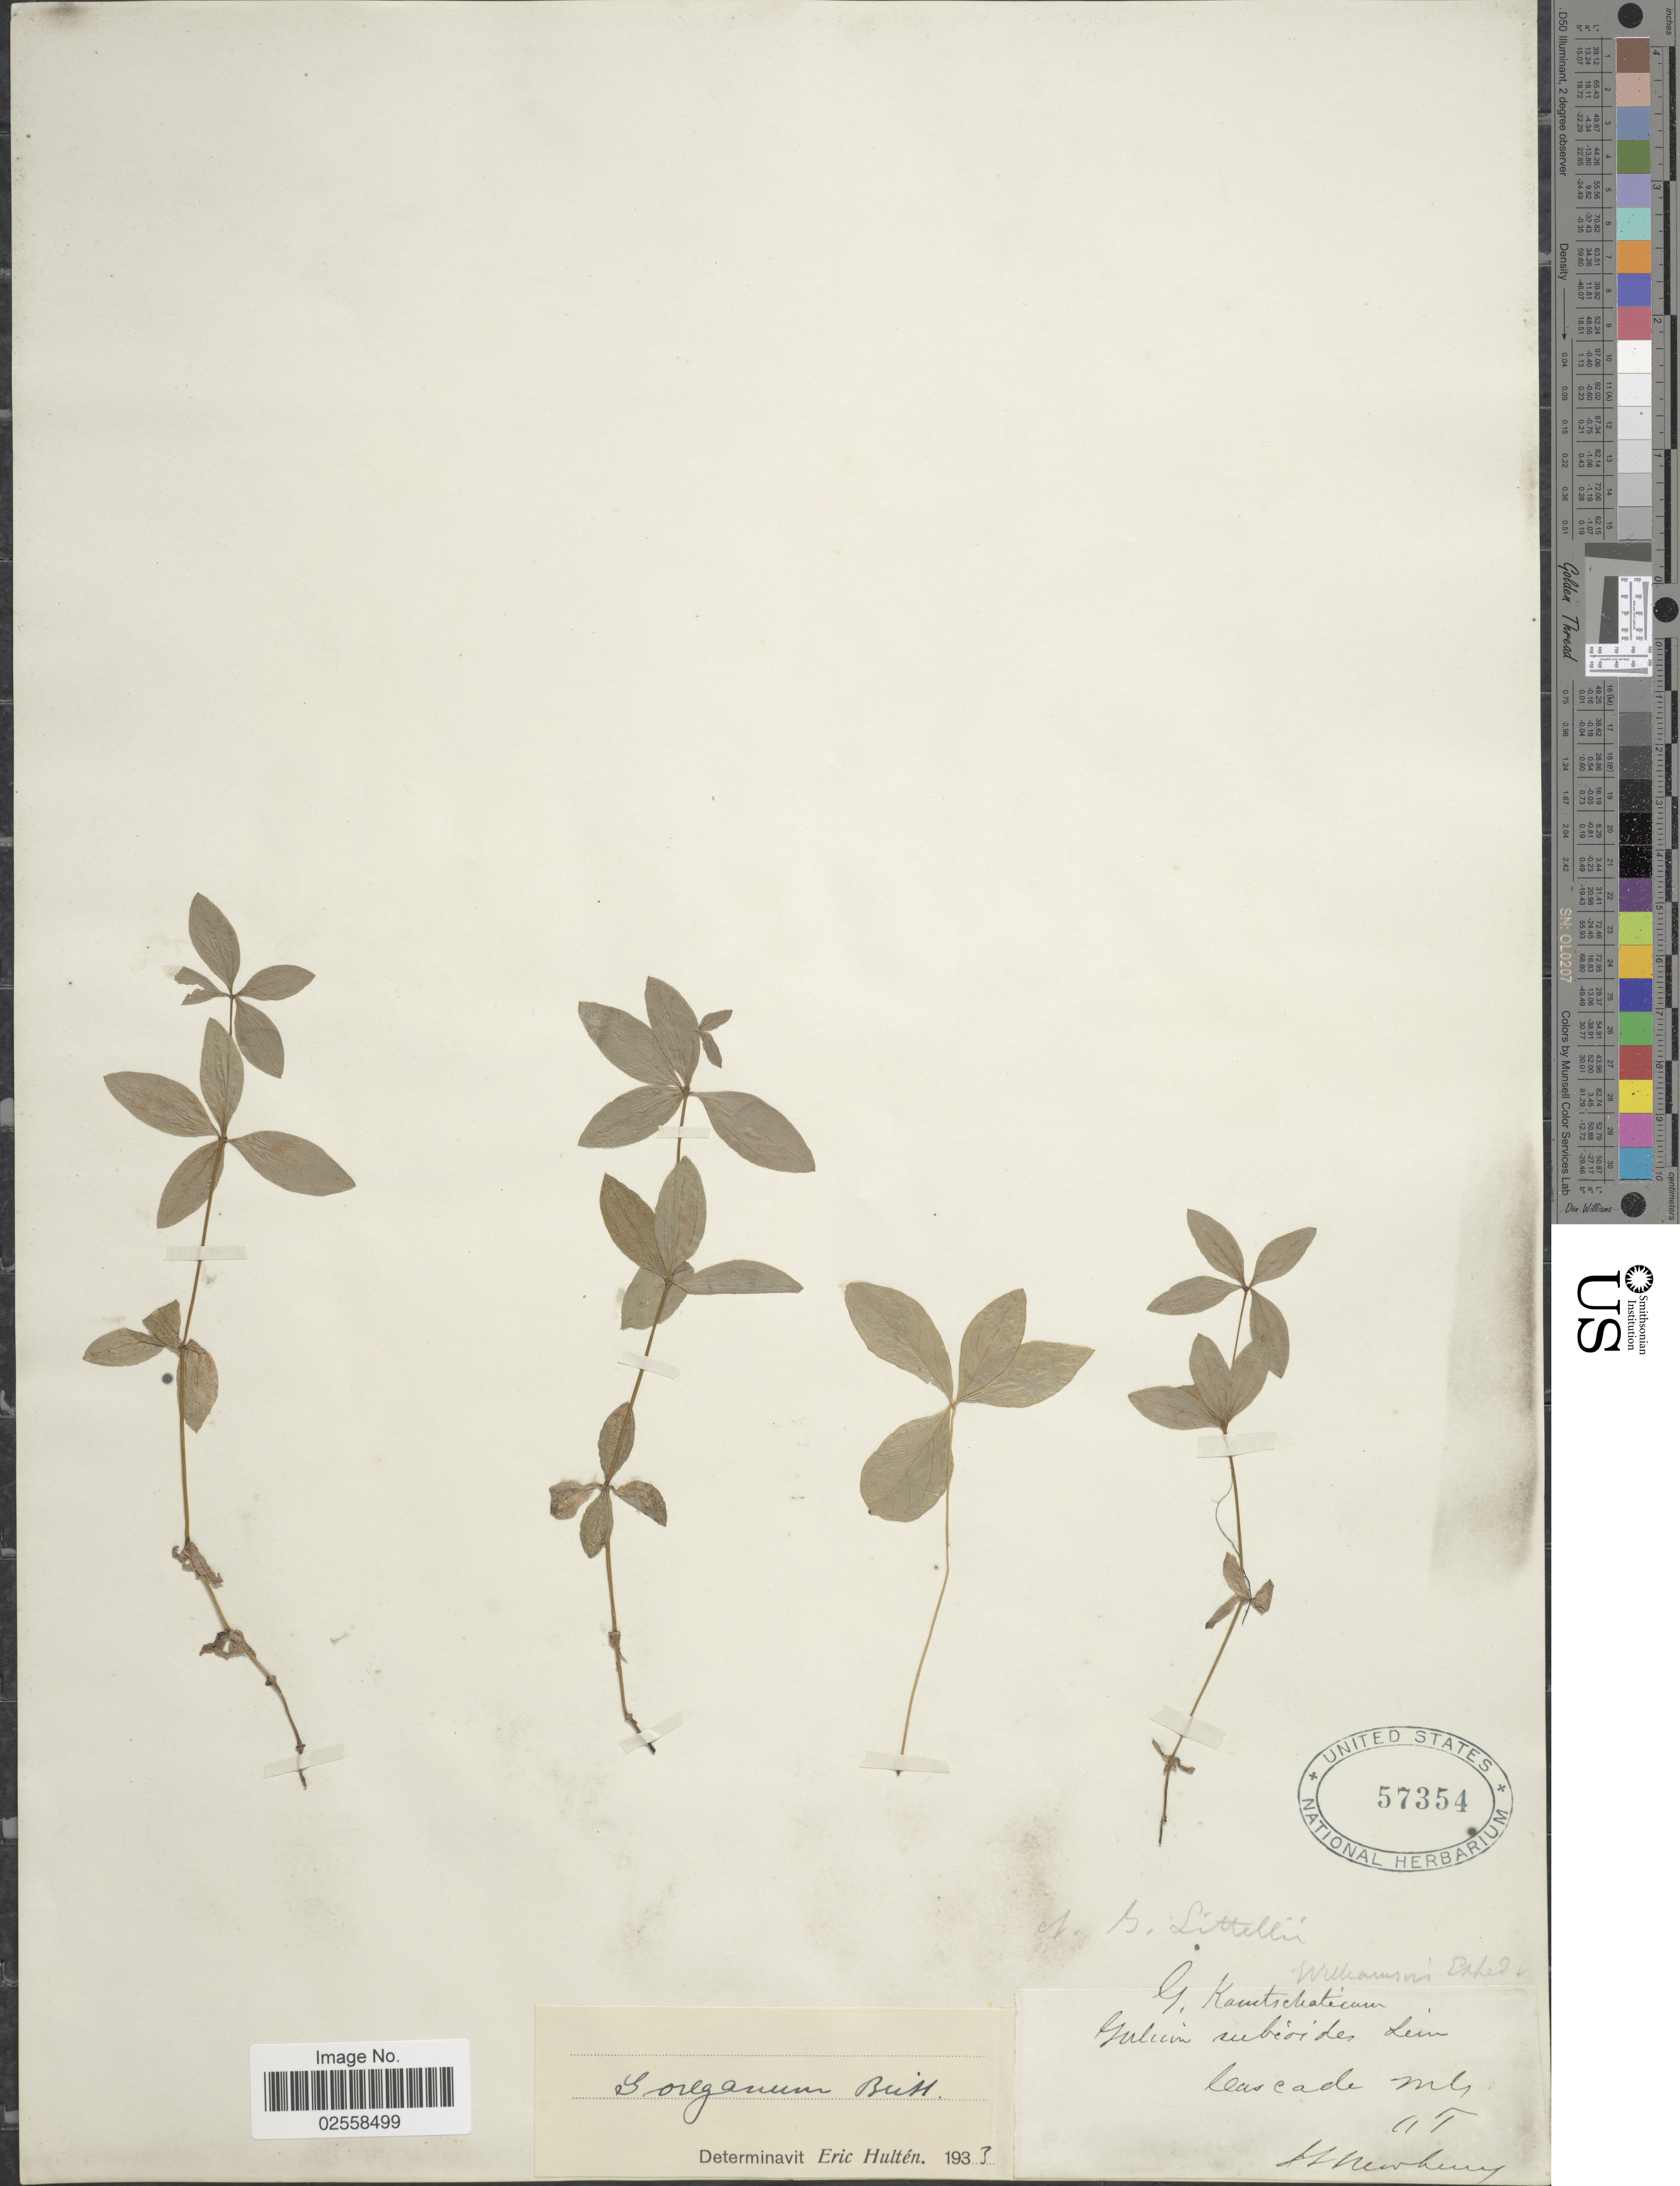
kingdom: Plantae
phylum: Tracheophyta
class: Magnoliopsida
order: Gentianales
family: Rubiaceae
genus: Galium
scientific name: Galium oreganum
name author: Britton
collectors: J. S. Newberry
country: United States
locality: Cascade Mts.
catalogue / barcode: US 57354